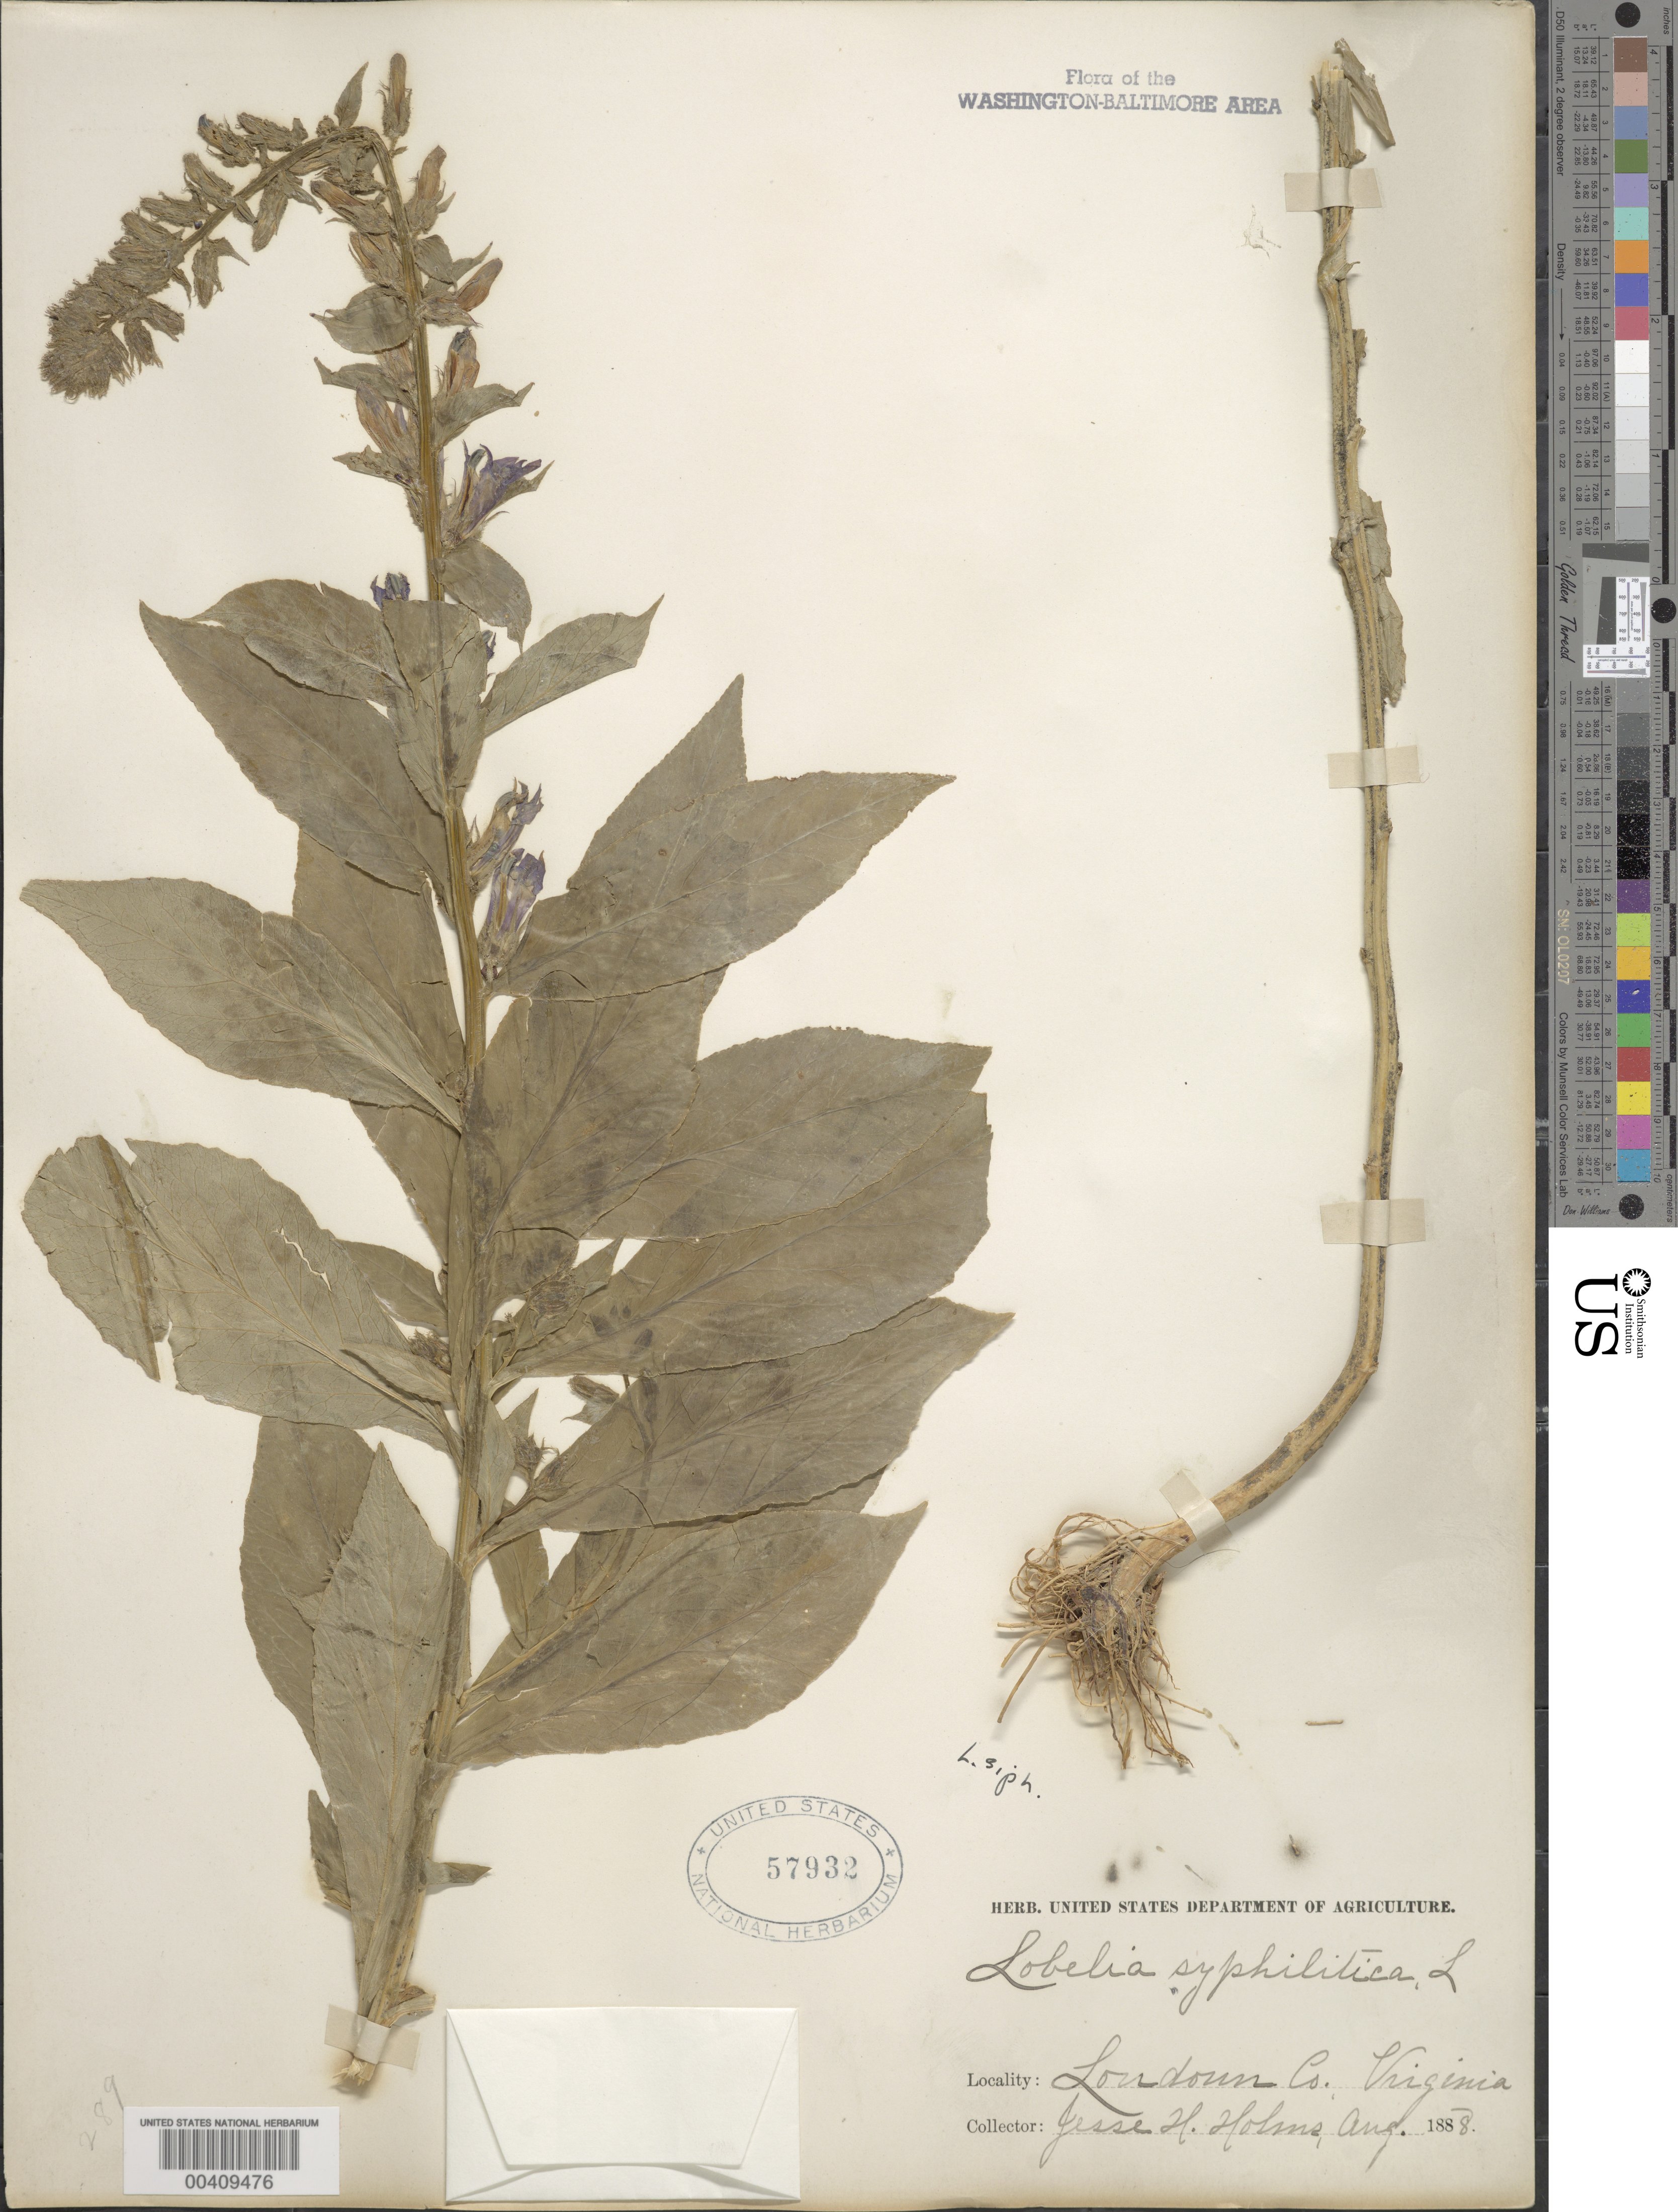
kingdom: Plantae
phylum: Tracheophyta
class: Magnoliopsida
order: Asterales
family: Campanulaceae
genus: Lobelia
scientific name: Lobelia siphilitica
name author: L.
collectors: J. Holmes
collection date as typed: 1888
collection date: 1888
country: United States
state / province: Virginia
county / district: Loudoun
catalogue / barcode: US 57932